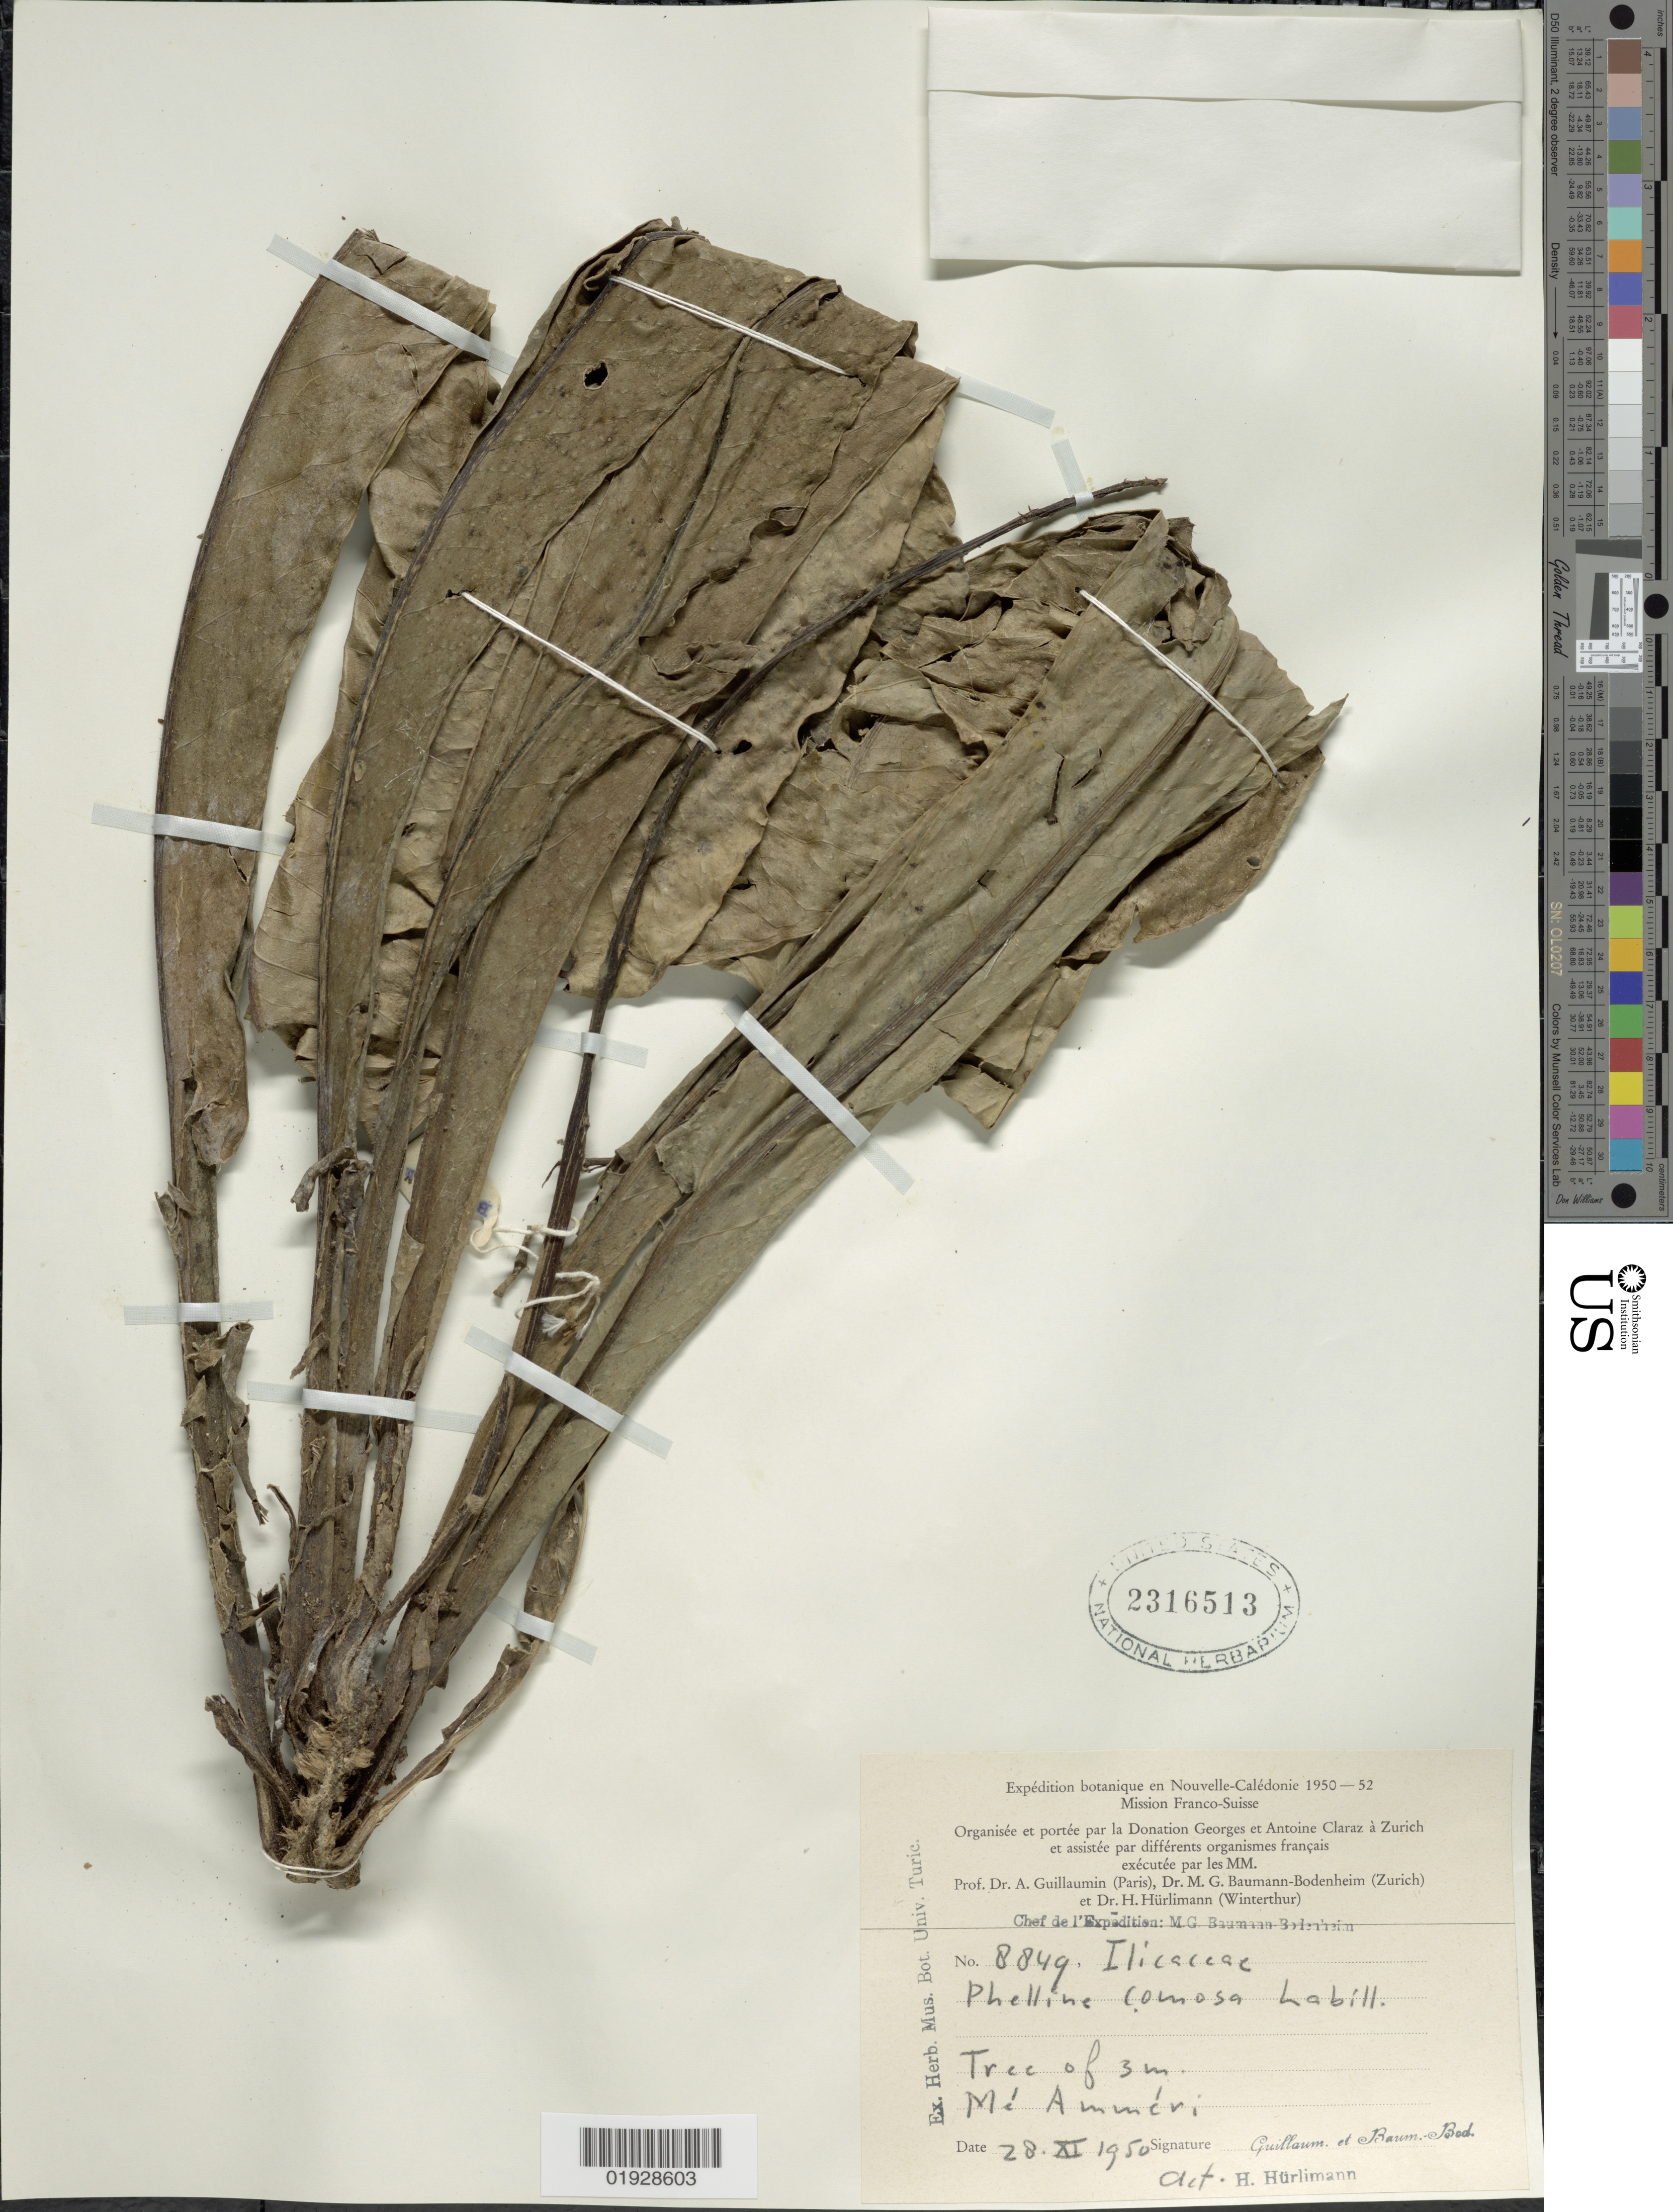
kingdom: Plantae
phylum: Tracheophyta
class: Magnoliopsida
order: Asterales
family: Phellinaceae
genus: Phelline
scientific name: Phelline comosa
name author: Labill.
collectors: A. Guillaumin & M. G. Baumann-Bodenheim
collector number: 8849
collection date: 1950-11-28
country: New Caledonia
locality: Mé Amméri.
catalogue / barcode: US 2316513